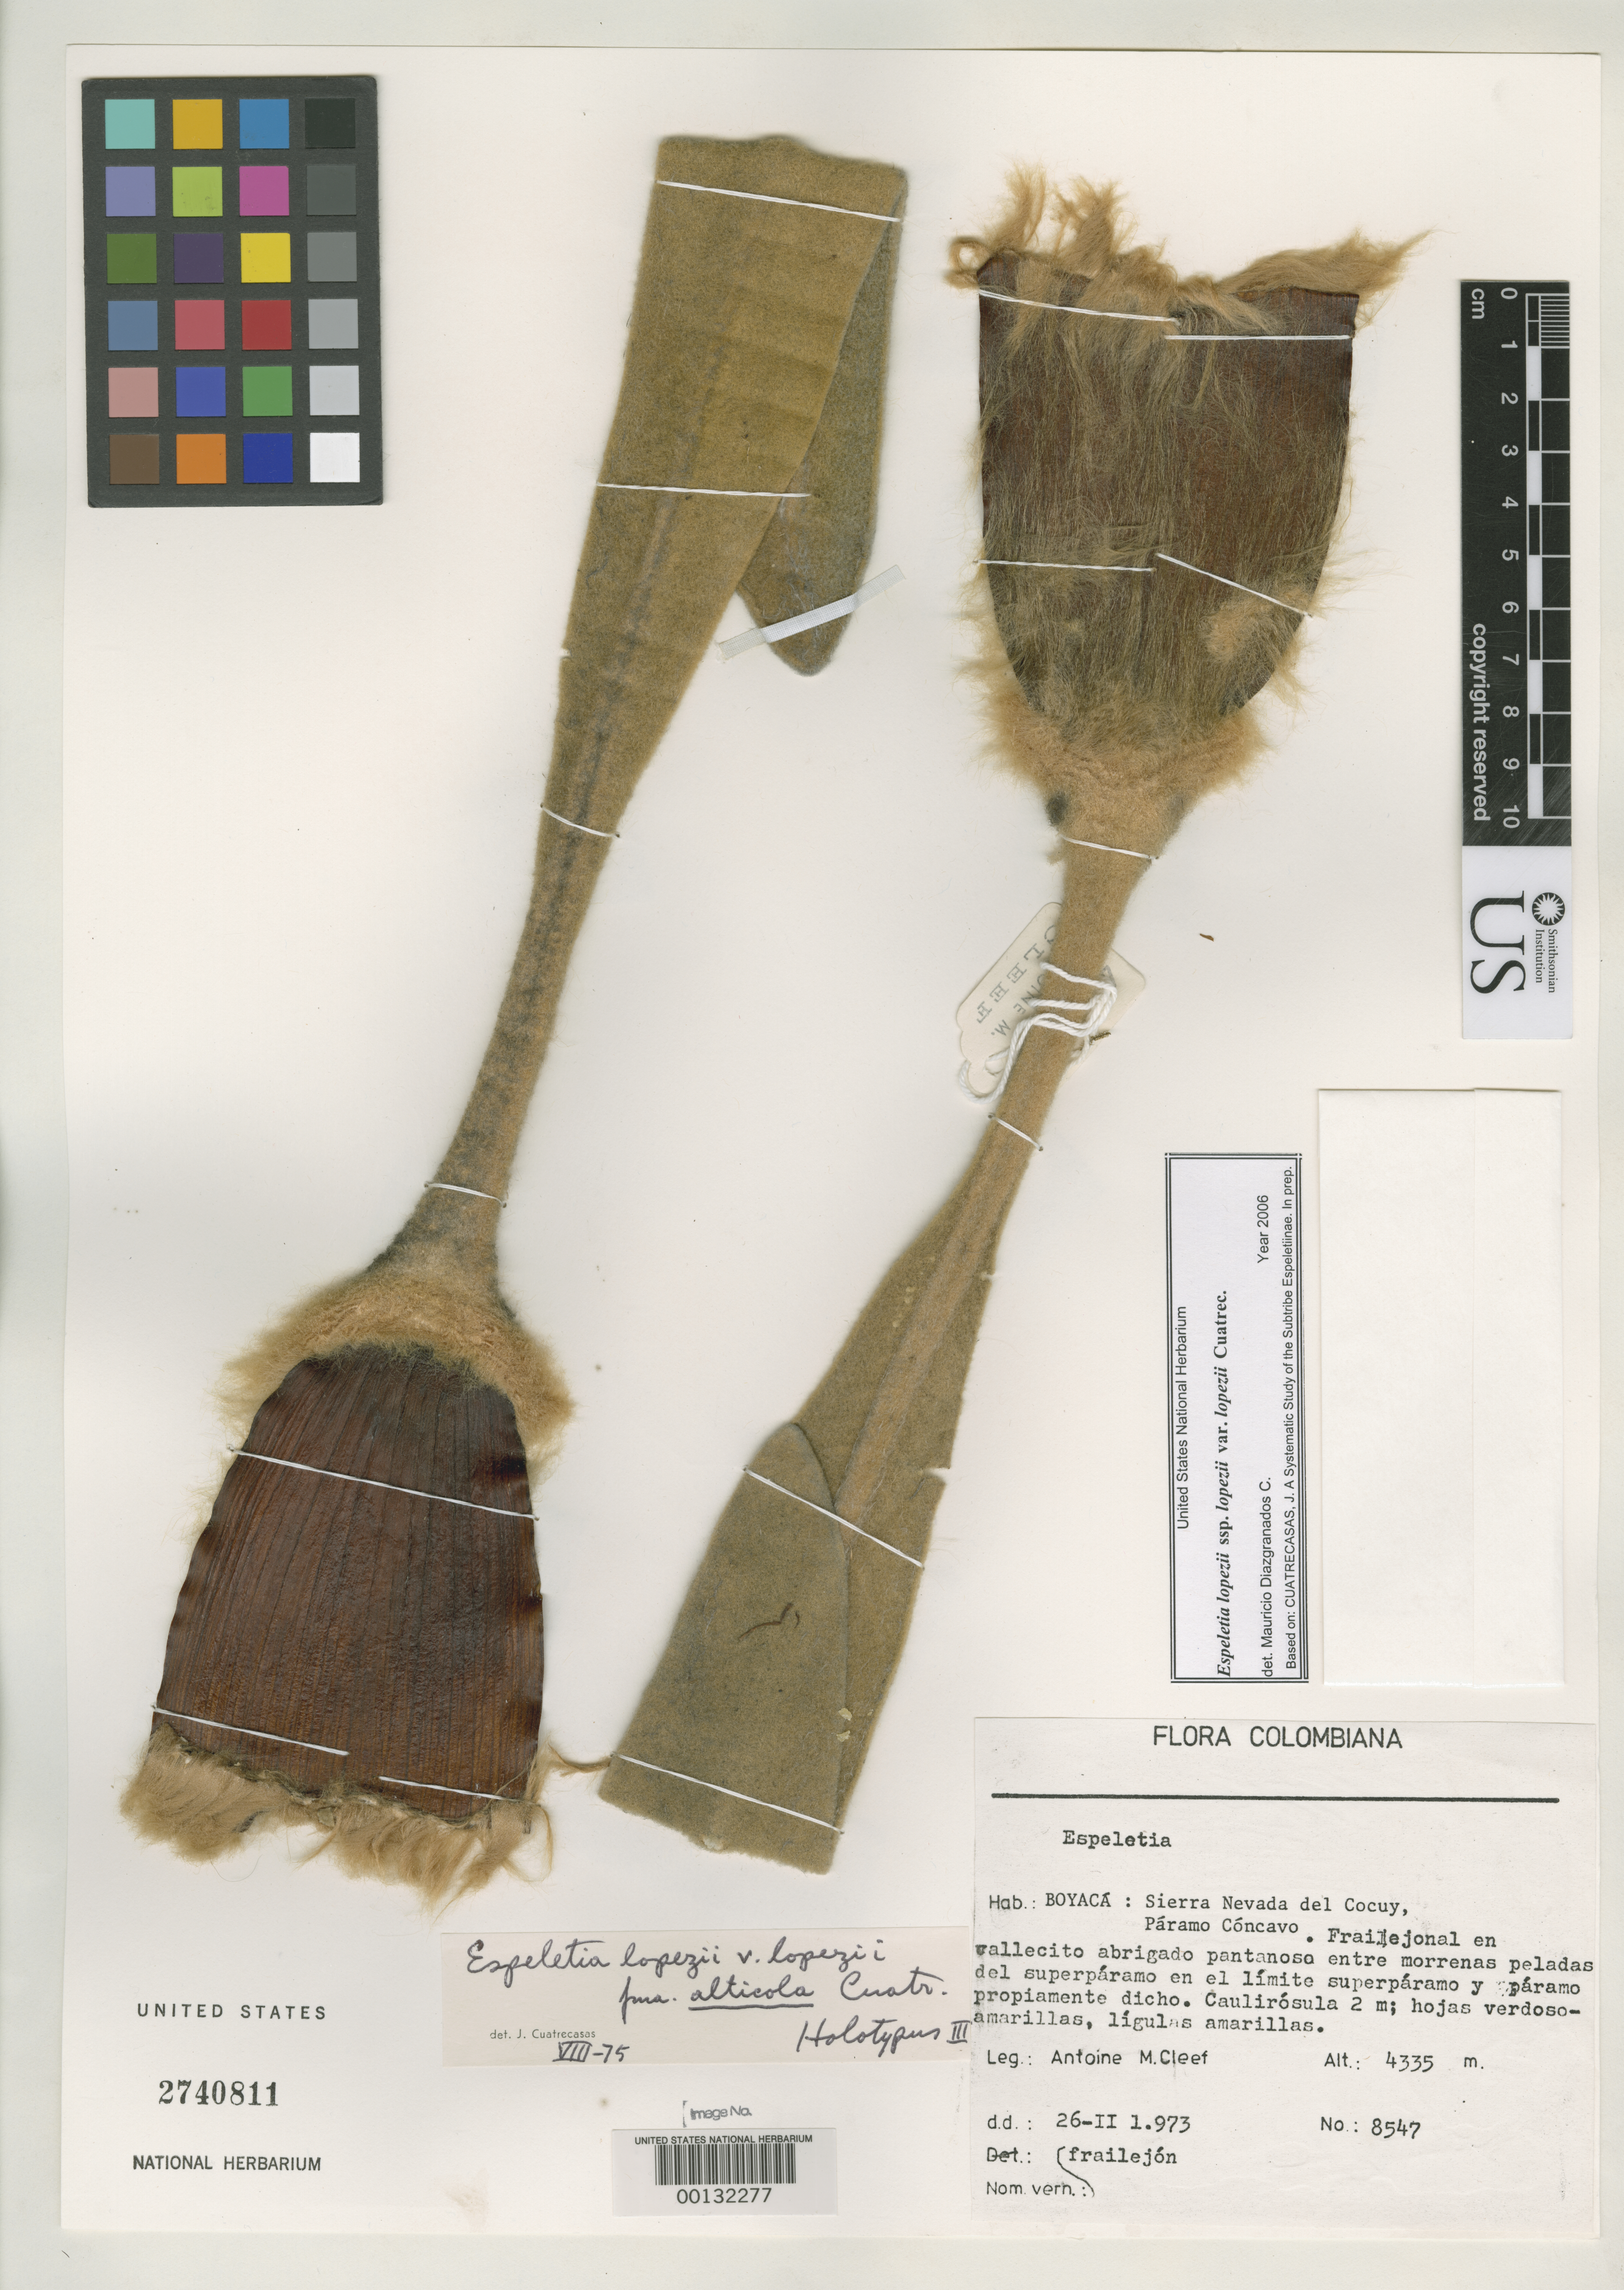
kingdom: Plantae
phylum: Tracheophyta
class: Magnoliopsida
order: Asterales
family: Asteraceae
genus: Espeletia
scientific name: Espeletia lopezii f. alticola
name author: Cuatrec.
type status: Holotype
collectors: A. M. Cleef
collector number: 8547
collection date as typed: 26 Feb 1973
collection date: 1973-02-26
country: Colombia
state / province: Boyacá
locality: Sierra Nevada del Cocuy, Páramo Concavo.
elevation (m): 4335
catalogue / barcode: US 2740811